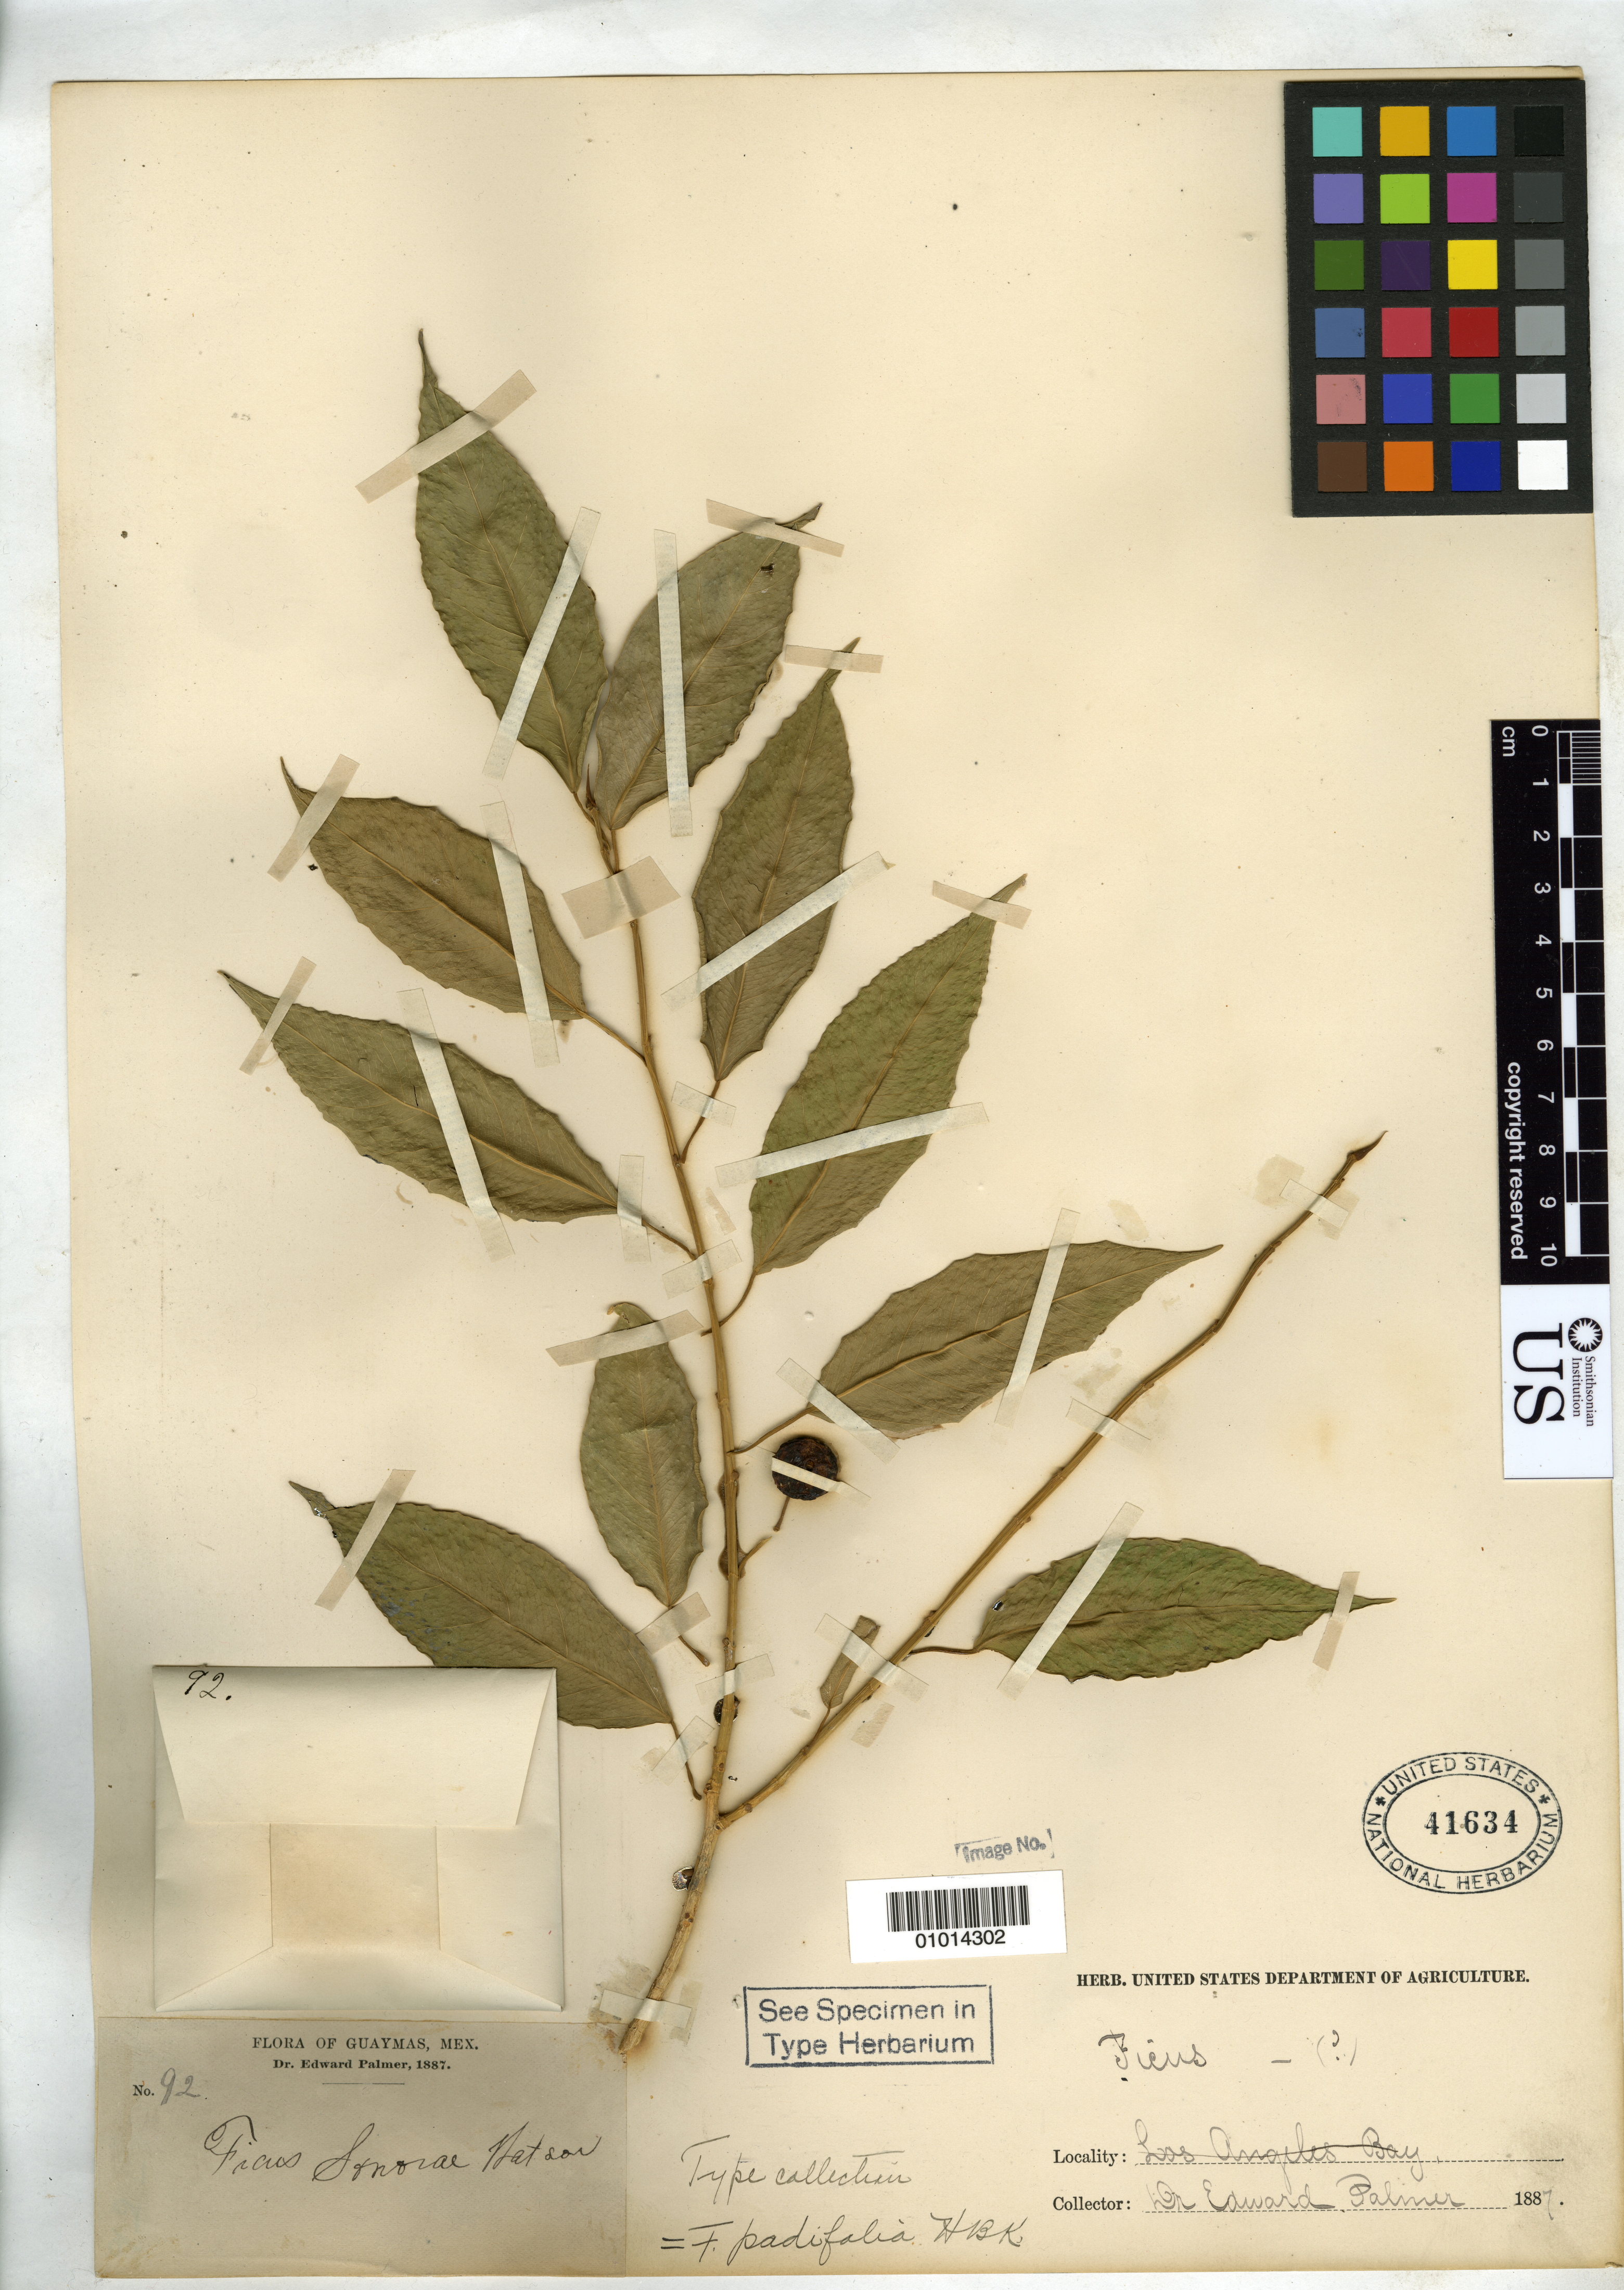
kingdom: Plantae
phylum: Tracheophyta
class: Magnoliopsida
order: Rosales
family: Moraceae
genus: Ficus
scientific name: Ficus sonorae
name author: S. Watson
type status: Isosyntype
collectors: E. Palmer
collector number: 92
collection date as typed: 1887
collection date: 1887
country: Mexico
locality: Guaymas.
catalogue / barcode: US 41634